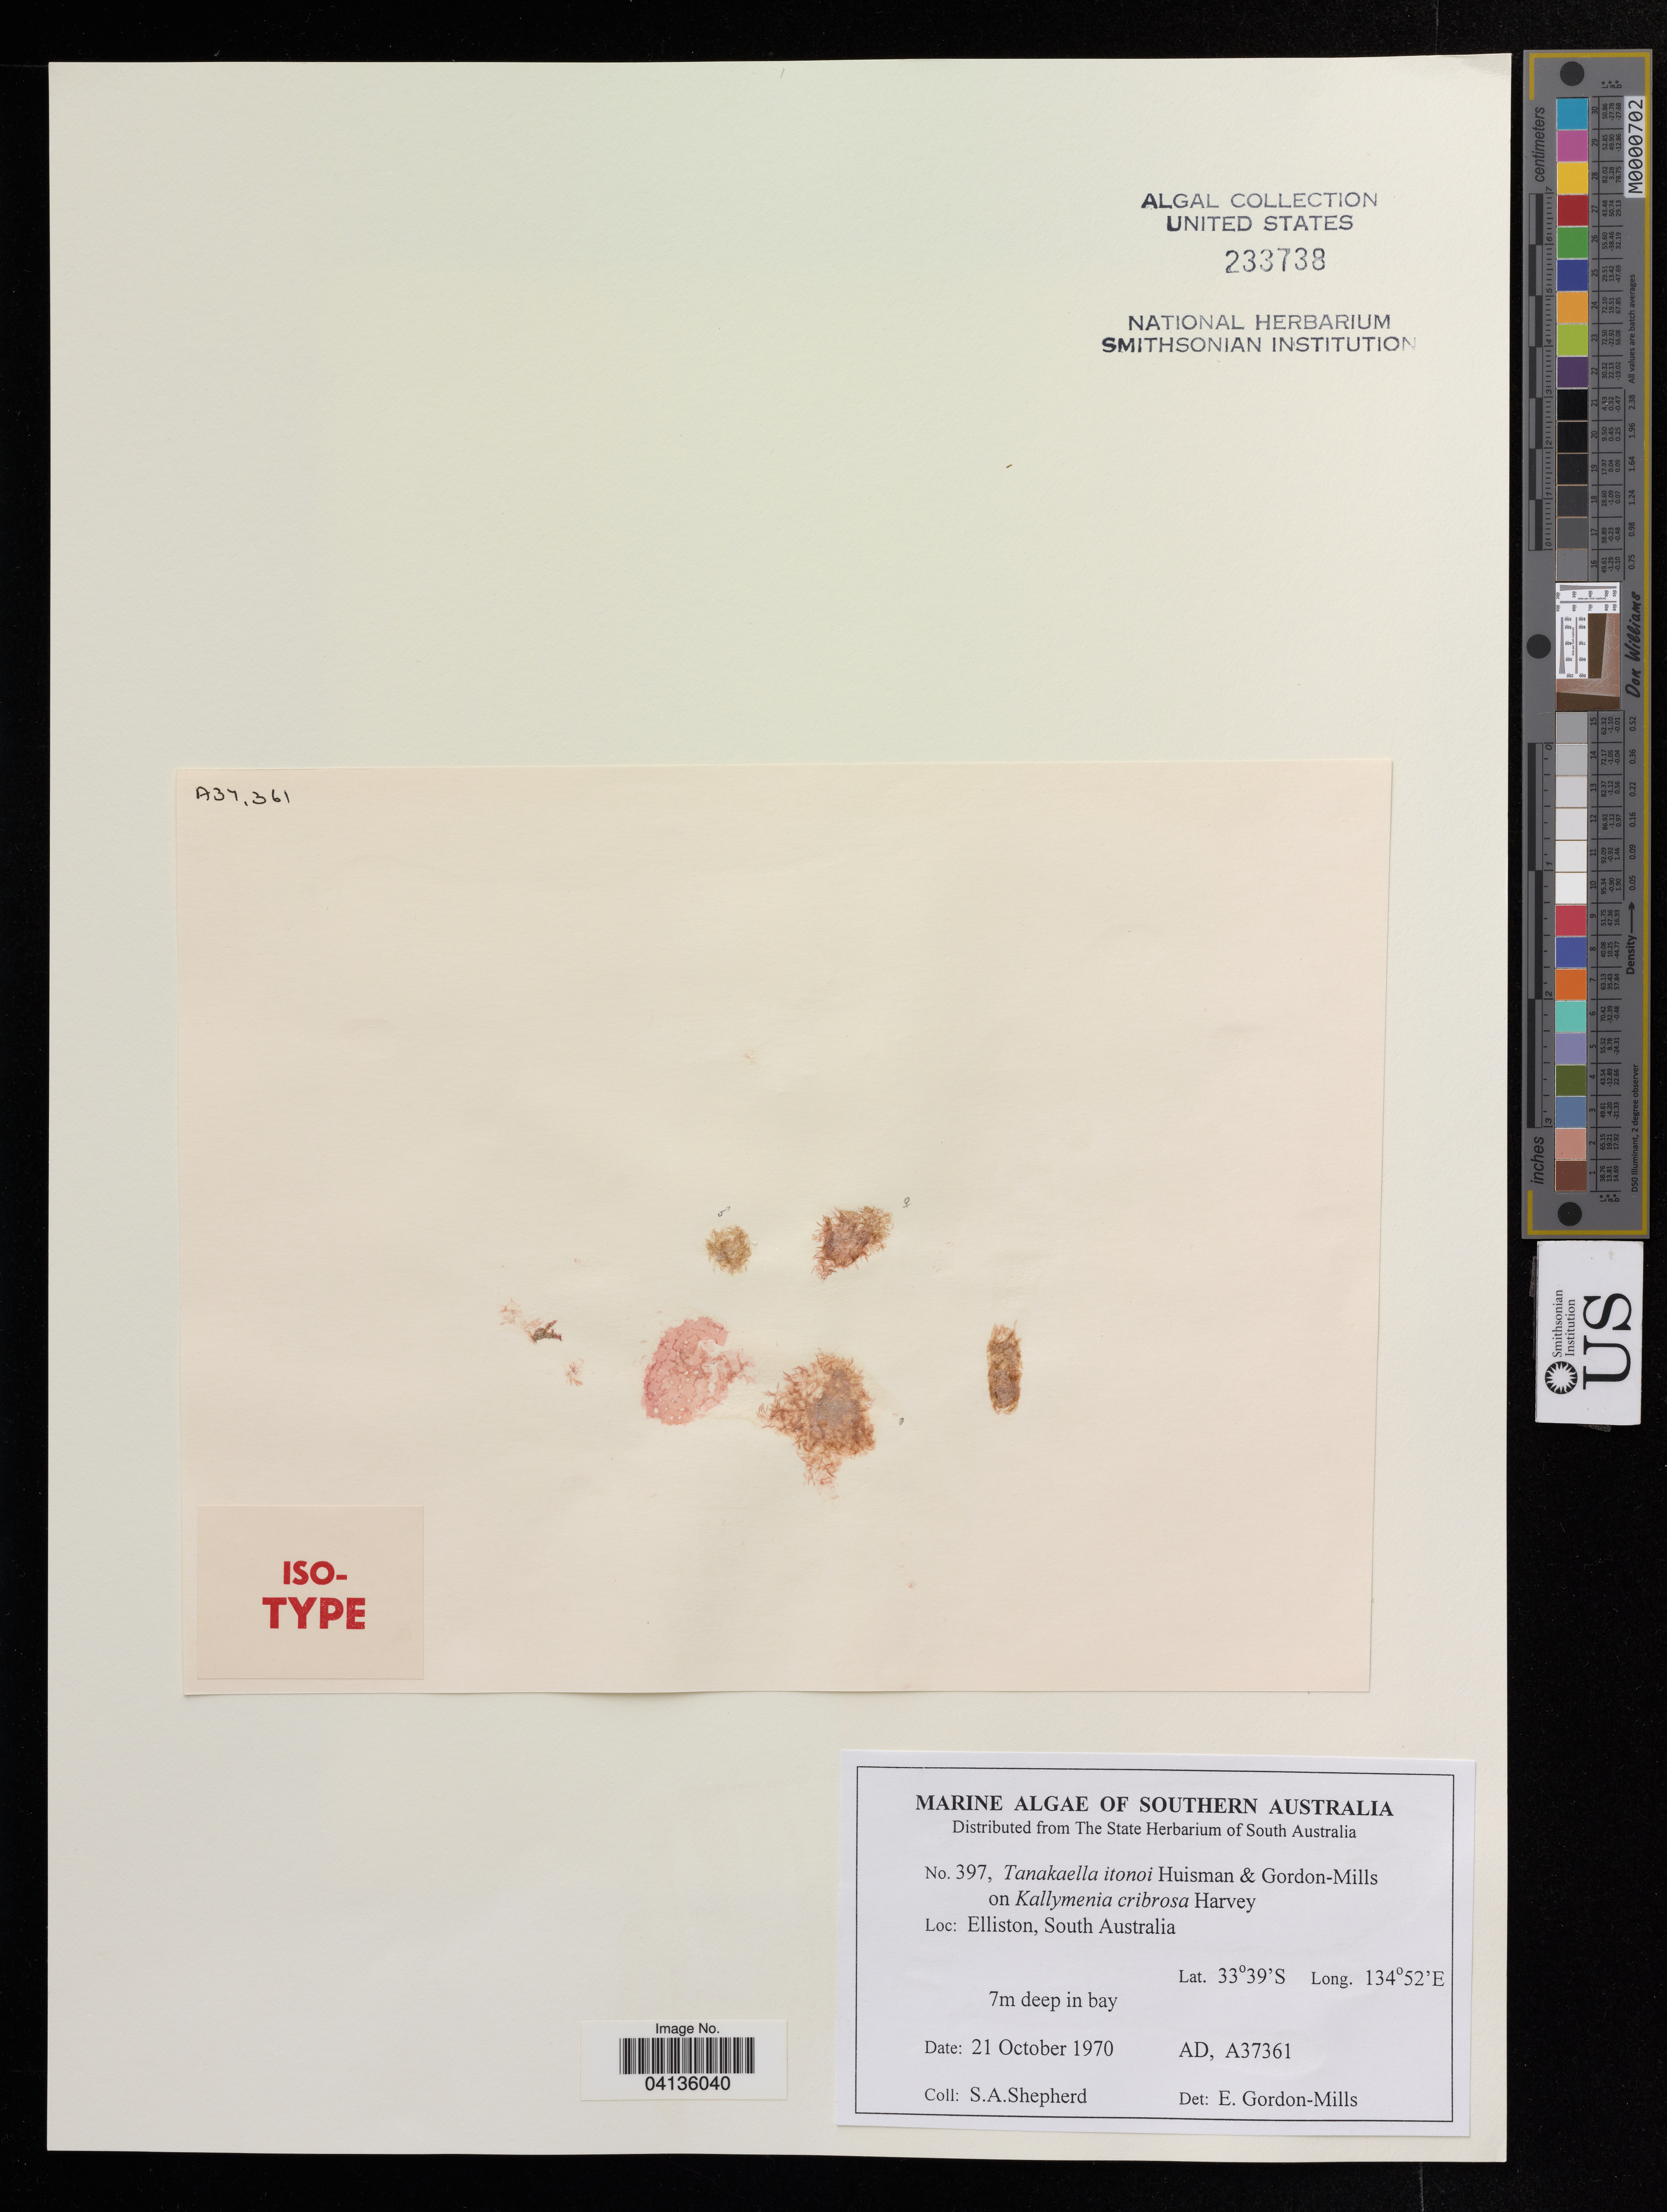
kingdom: Plantae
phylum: Rhodophyta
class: Florideophyceae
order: Ceramiales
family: Wrangeliaceae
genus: Tanakaella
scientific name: Tanakaella itonoi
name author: (Gordon-Mills) Huisman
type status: Isotype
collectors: S. Shepherd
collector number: A37361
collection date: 1970-10-21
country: Australia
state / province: South Australia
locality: Southern Australia. Elliston.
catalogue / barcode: US 233738